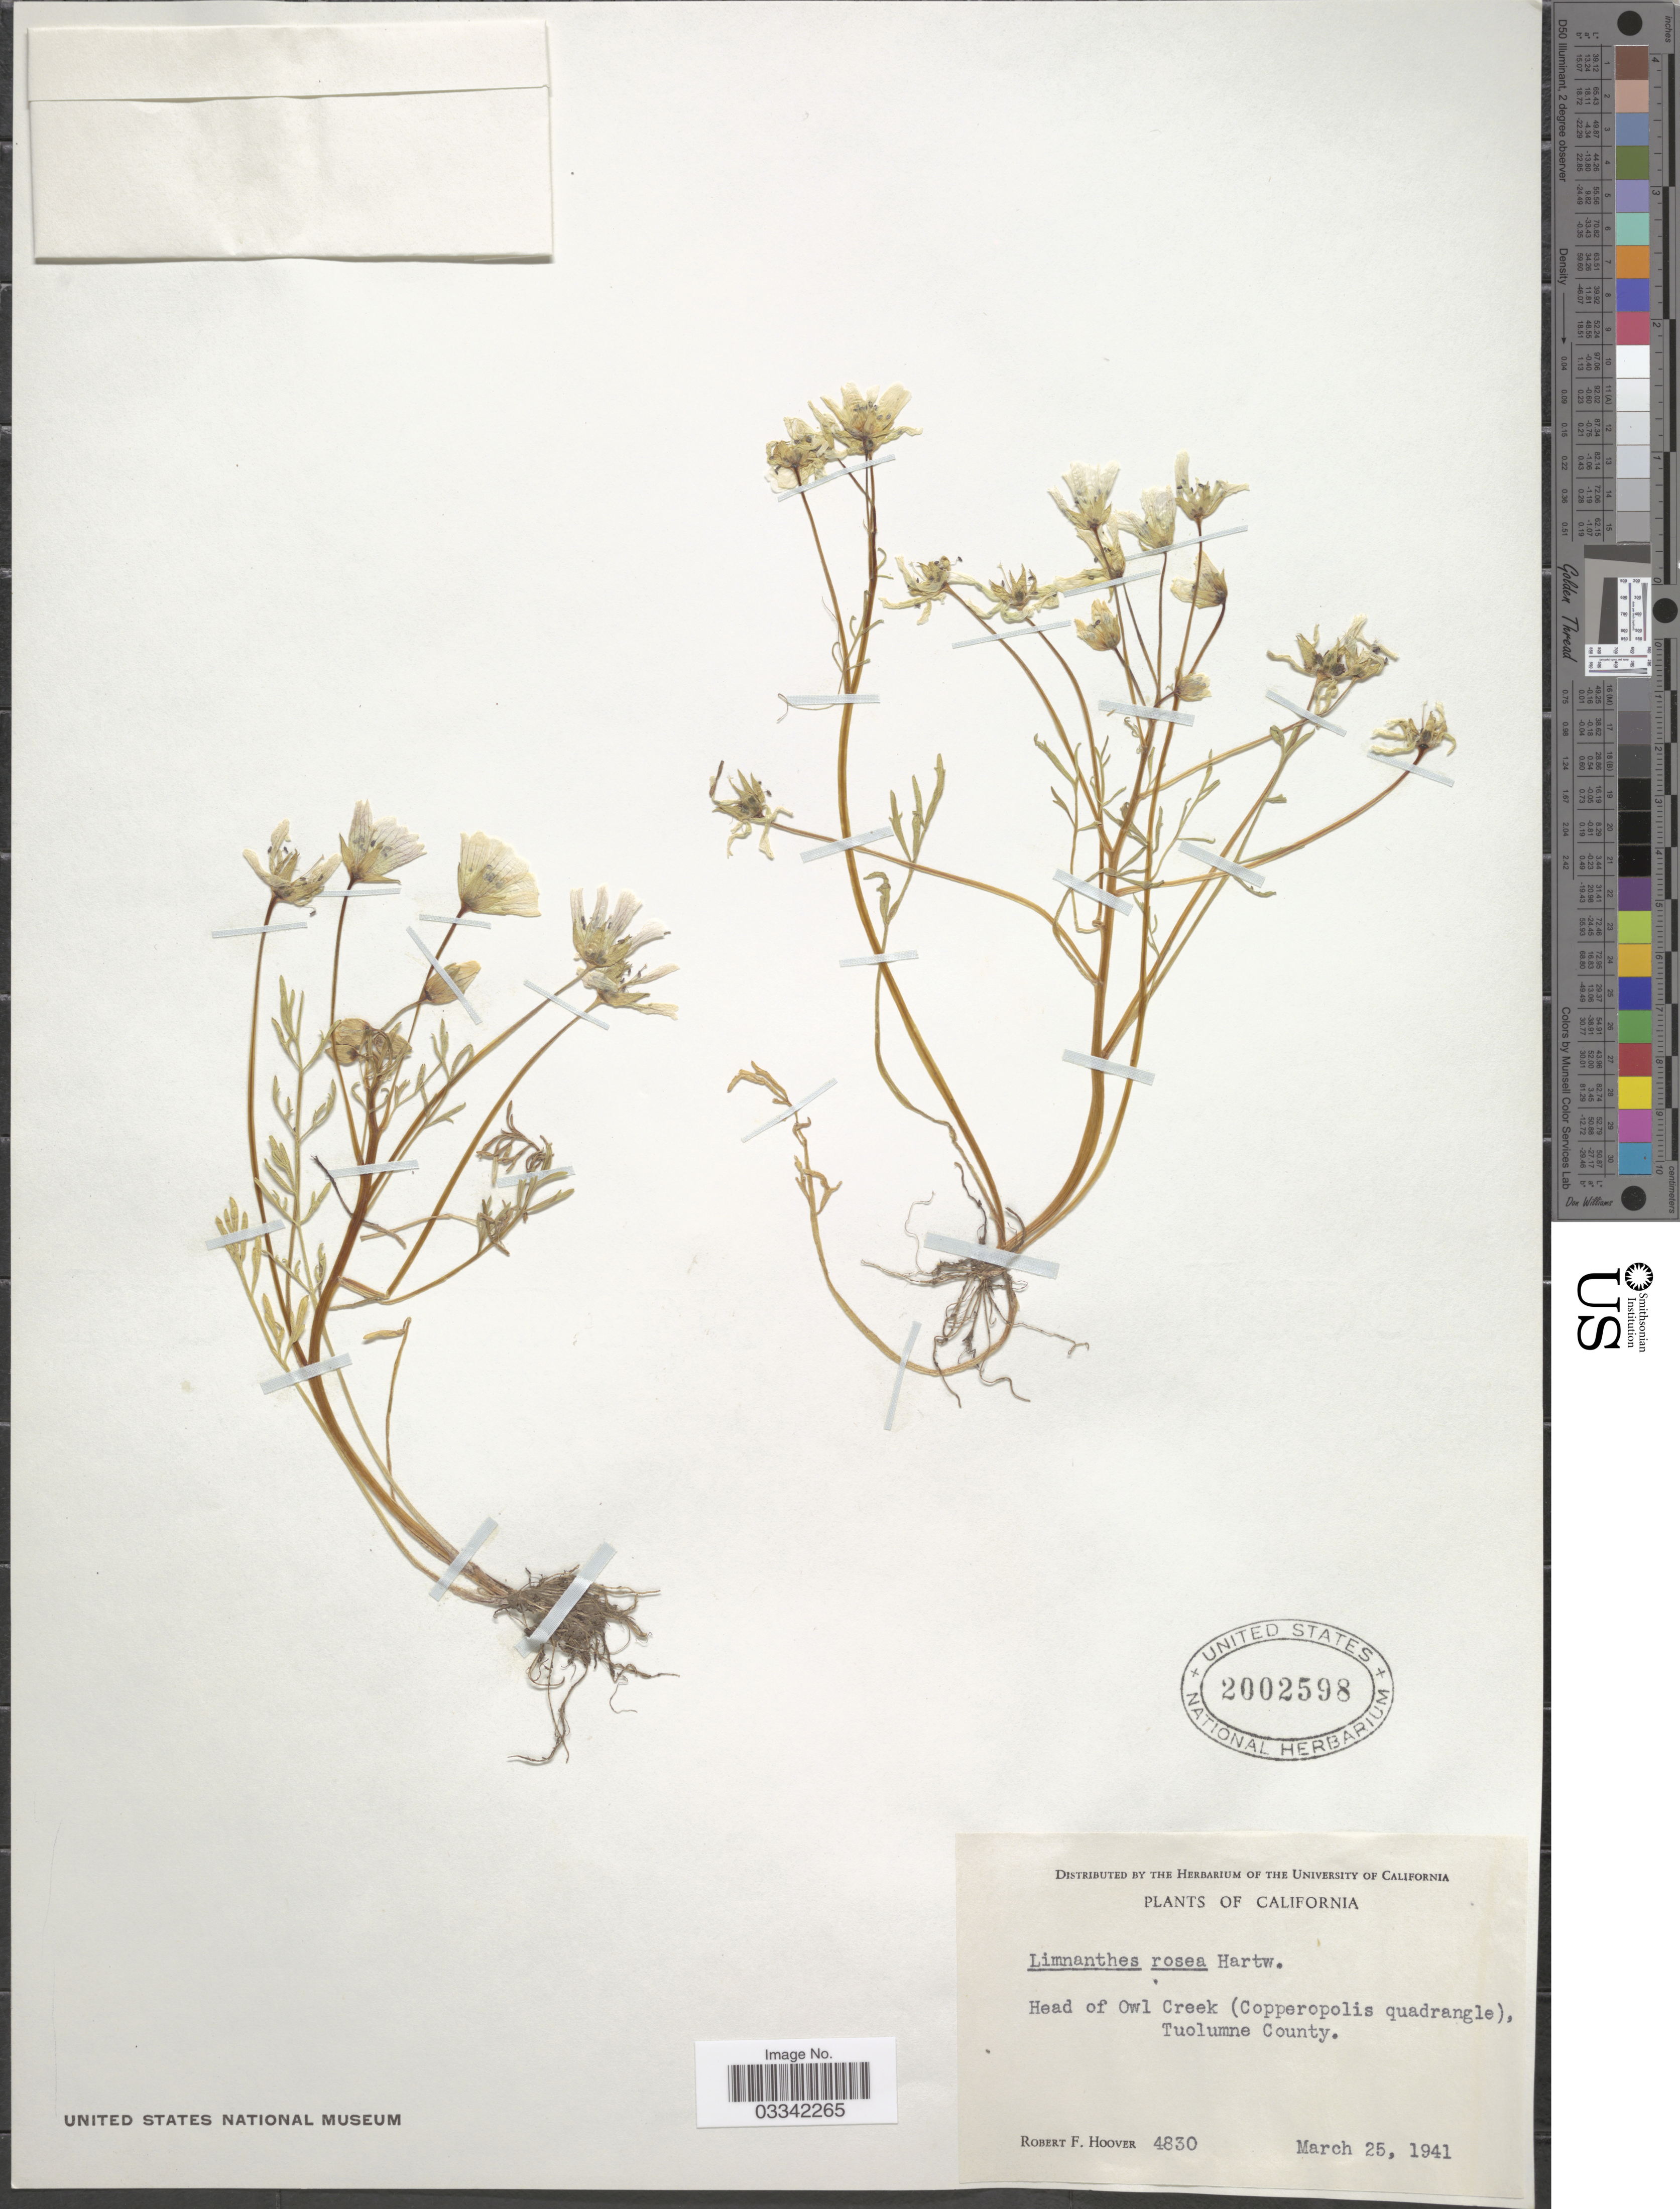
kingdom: Plantae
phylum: Tracheophyta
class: Magnoliopsida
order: Brassicales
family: Limnanthaceae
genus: Limnanthes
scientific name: Limnanthes douglasii var. rosea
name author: (Hartw. ex Benth.) Mason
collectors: R. F. Hoover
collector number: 4830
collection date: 1941-03-25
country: United States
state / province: California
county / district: Tuolumne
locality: Head of Owl Creek (Copperopolis quadrangle), Tuolumne County.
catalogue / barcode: US 2002598